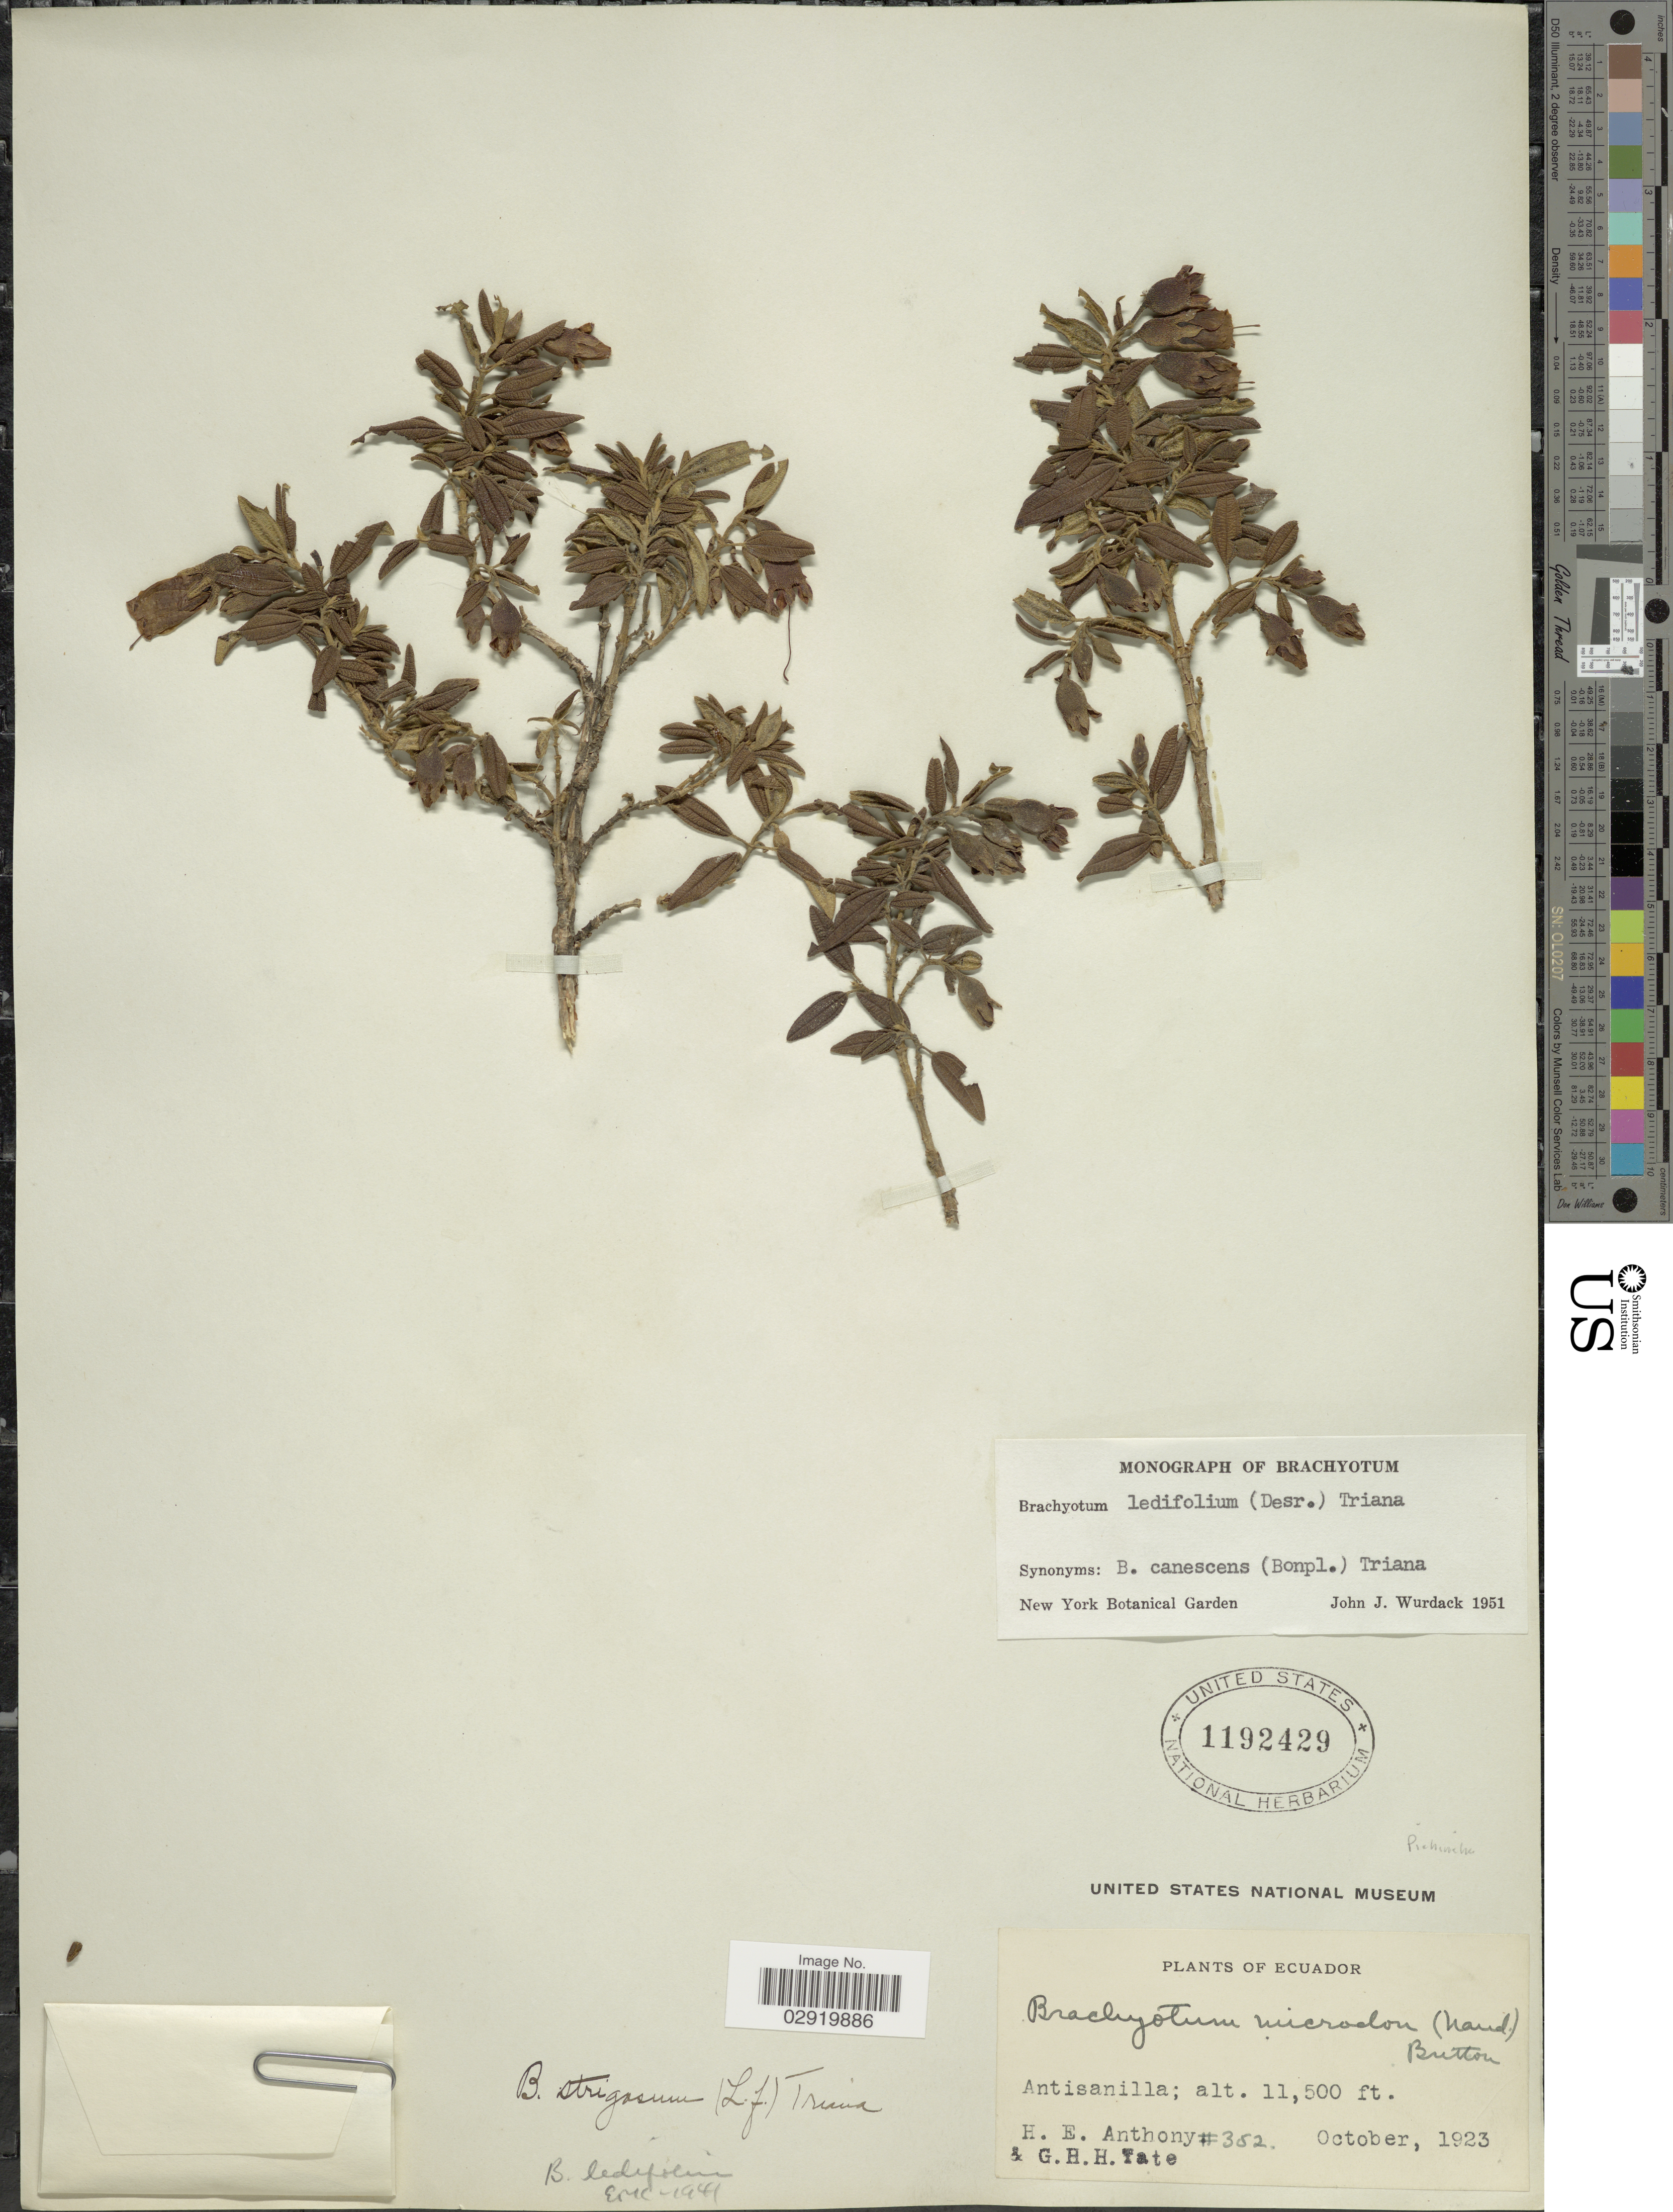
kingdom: Plantae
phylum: Tracheophyta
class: Magnoliopsida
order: Myrtales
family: Melastomataceae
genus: Brachyotum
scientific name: Brachyotum ledifolium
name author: (Desr.) Triana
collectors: H. E. Anthony & G. H. H.Tate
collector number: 352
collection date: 1923-10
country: Ecuador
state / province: Pichincha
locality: Antisanilla.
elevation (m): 3505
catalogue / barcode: US 1192429